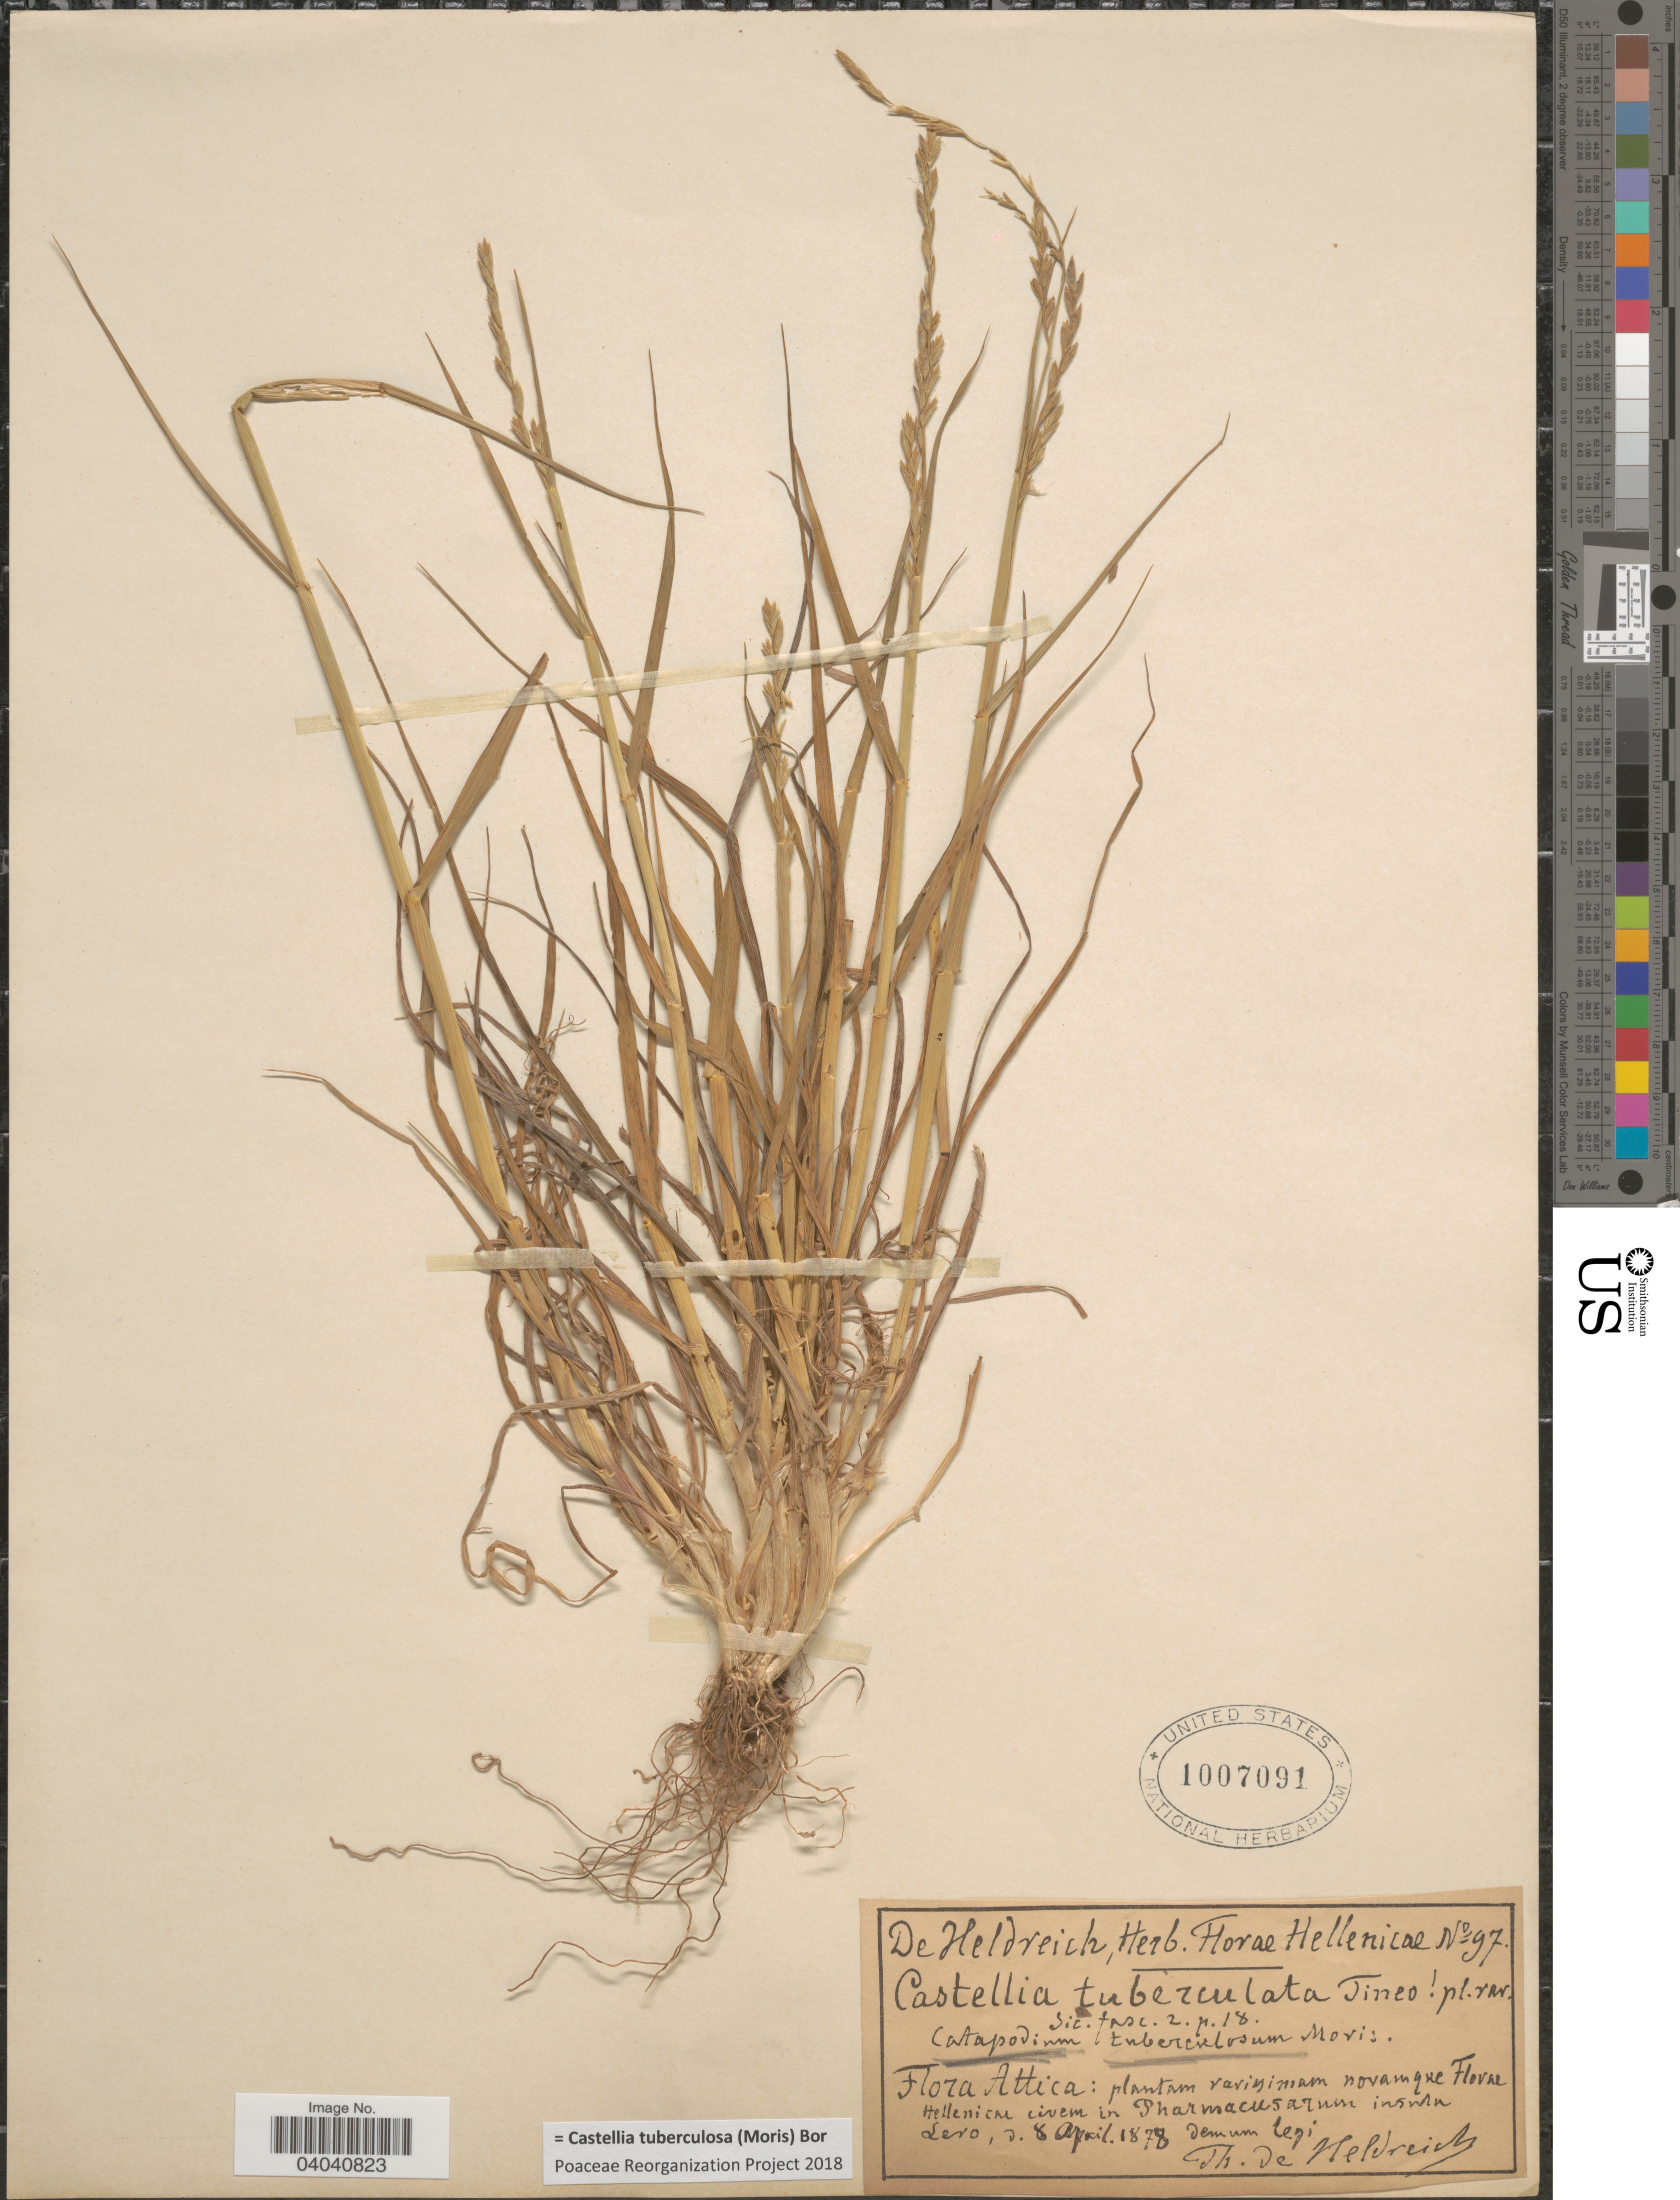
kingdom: Plantae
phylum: Tracheophyta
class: Liliopsida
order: Poales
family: Poaceae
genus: Castellia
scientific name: Castellia tuberculosa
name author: (Moris) Bor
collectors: T. De Heldreich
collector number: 97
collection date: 1878-04-08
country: Greece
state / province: Attica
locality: Hellenicae. plantam rarissiman novamque Florae Hellenicai civem in Pharmacusarum insula Lero.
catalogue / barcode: US 1007091